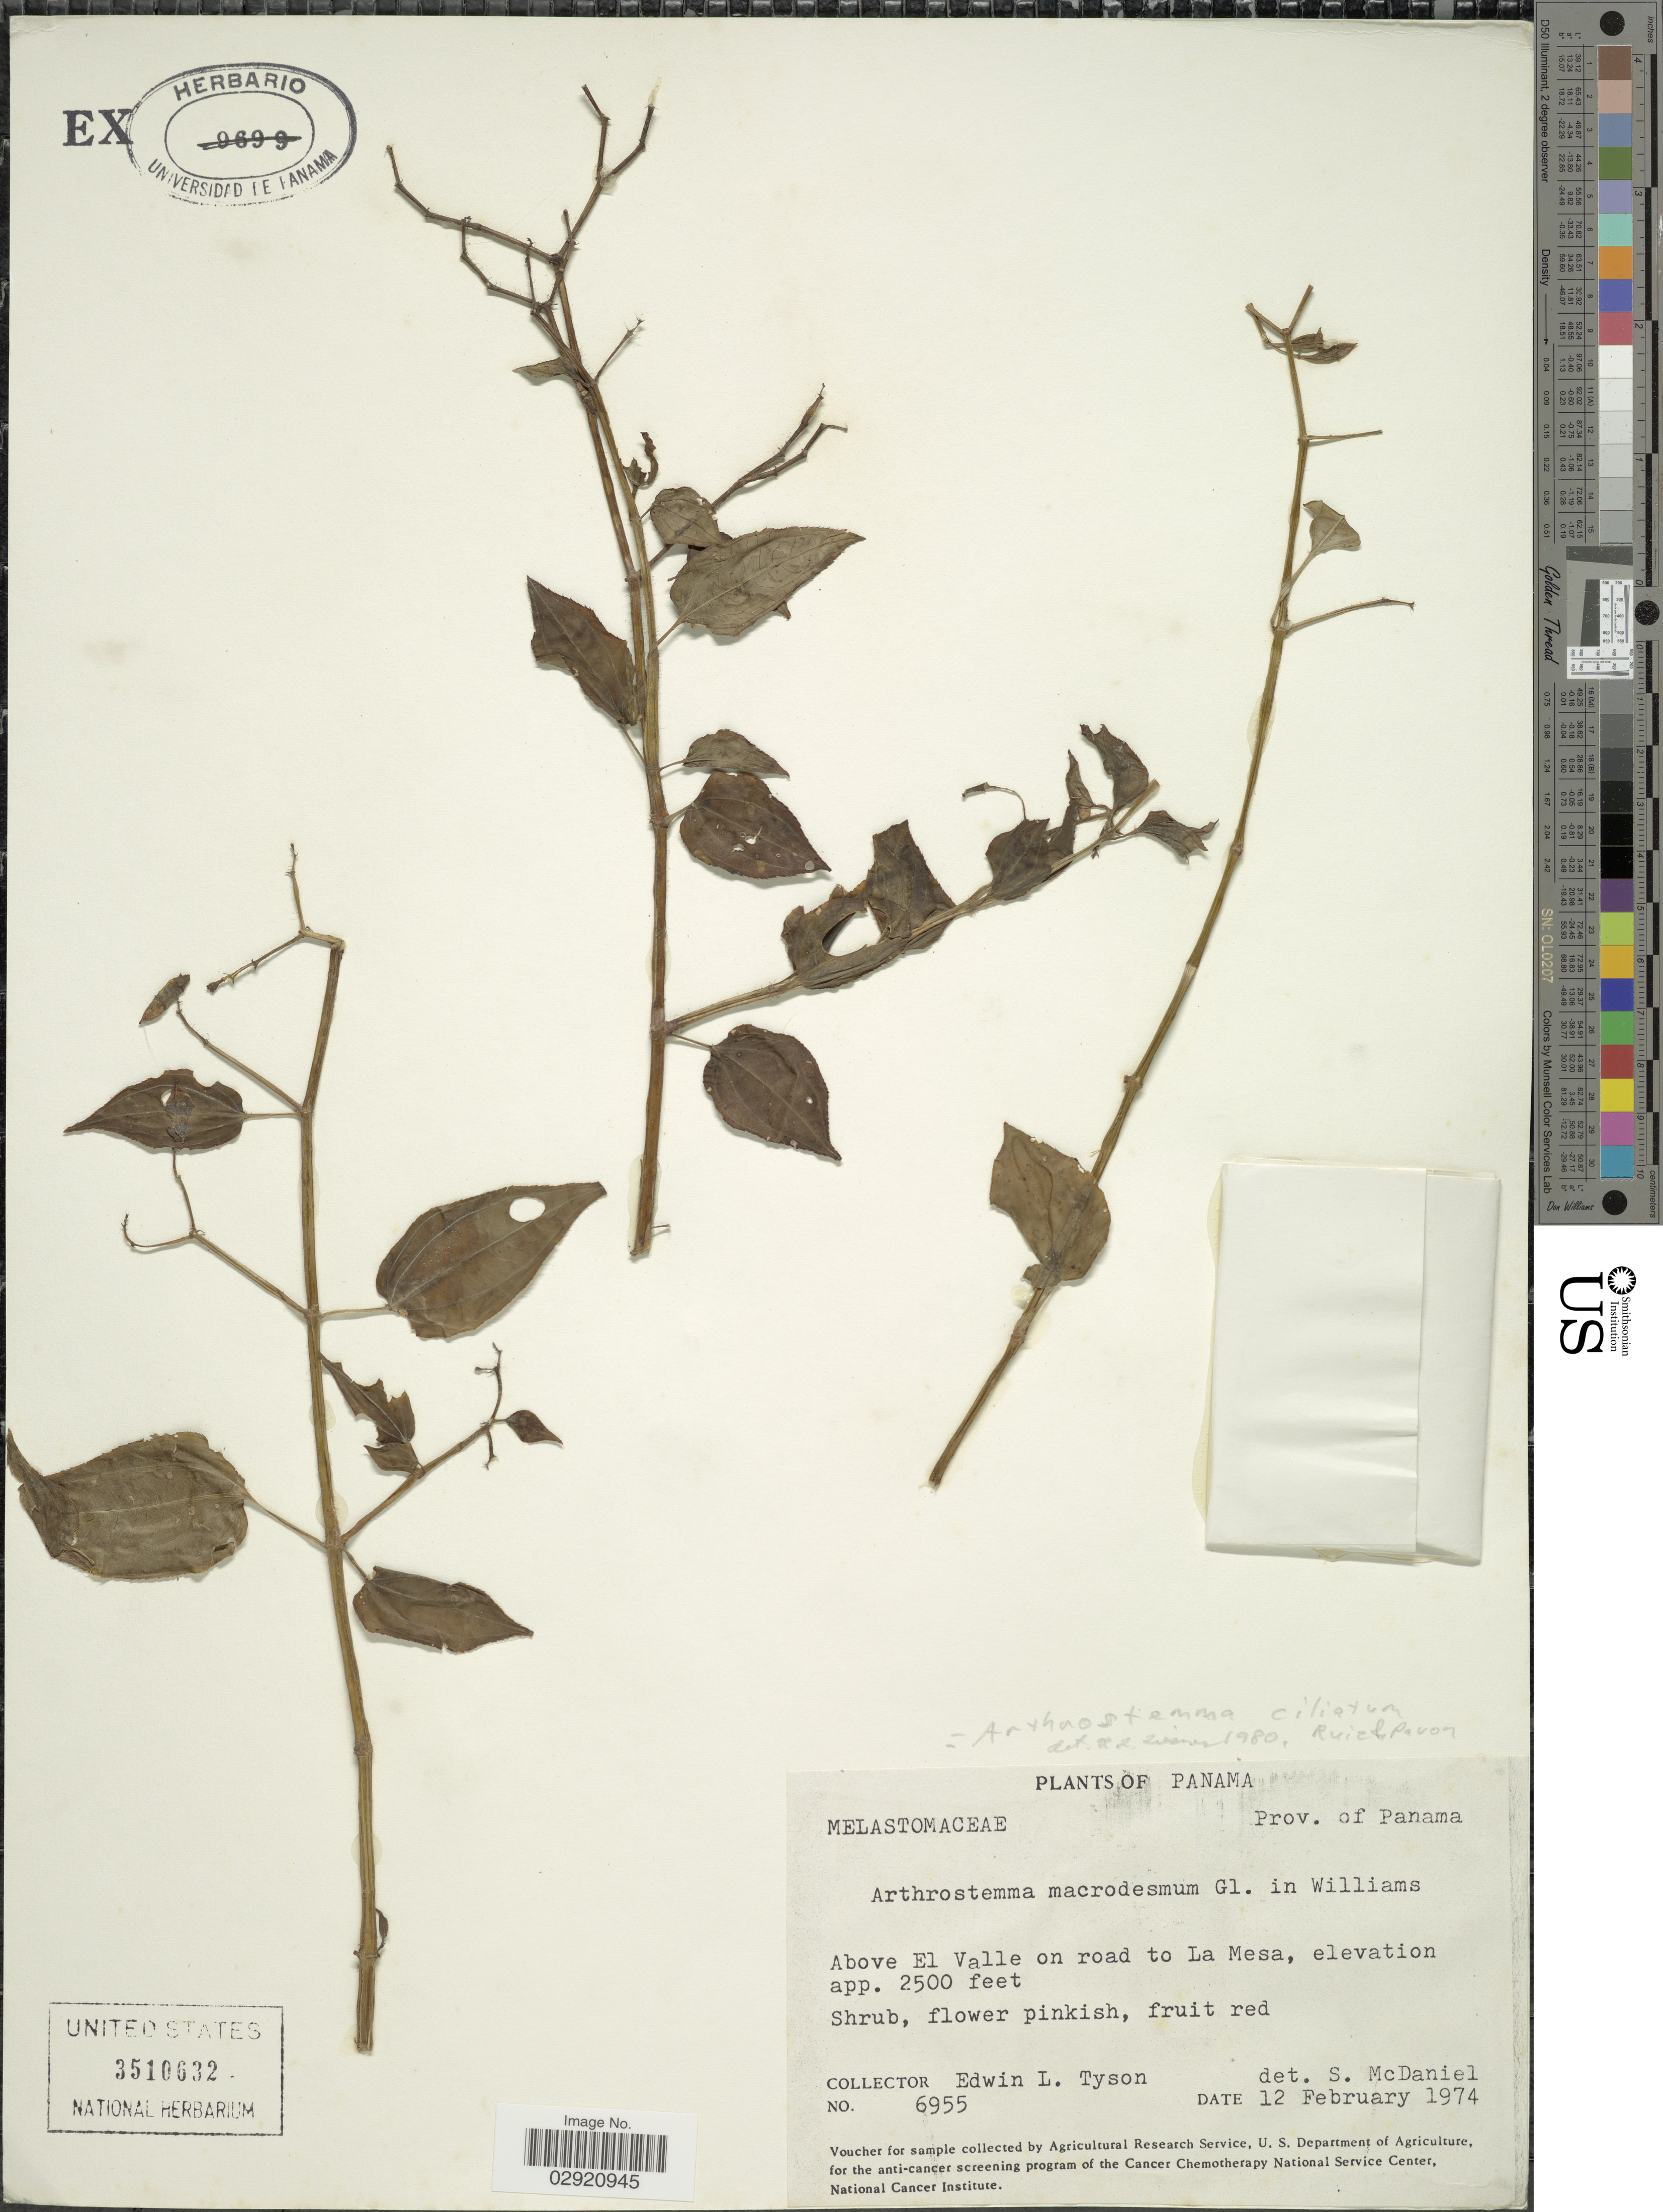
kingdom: Plantae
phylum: Tracheophyta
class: Magnoliopsida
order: Myrtales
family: Melastomataceae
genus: Arthrostemma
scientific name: Arthrostemma ciliatum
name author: Pav. ex D. Don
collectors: E. L. Tyson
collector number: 6955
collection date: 1974-02-12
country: Panama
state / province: Panamá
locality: Above El Valle on road to La Mesa.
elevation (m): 762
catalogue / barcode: US 3510632